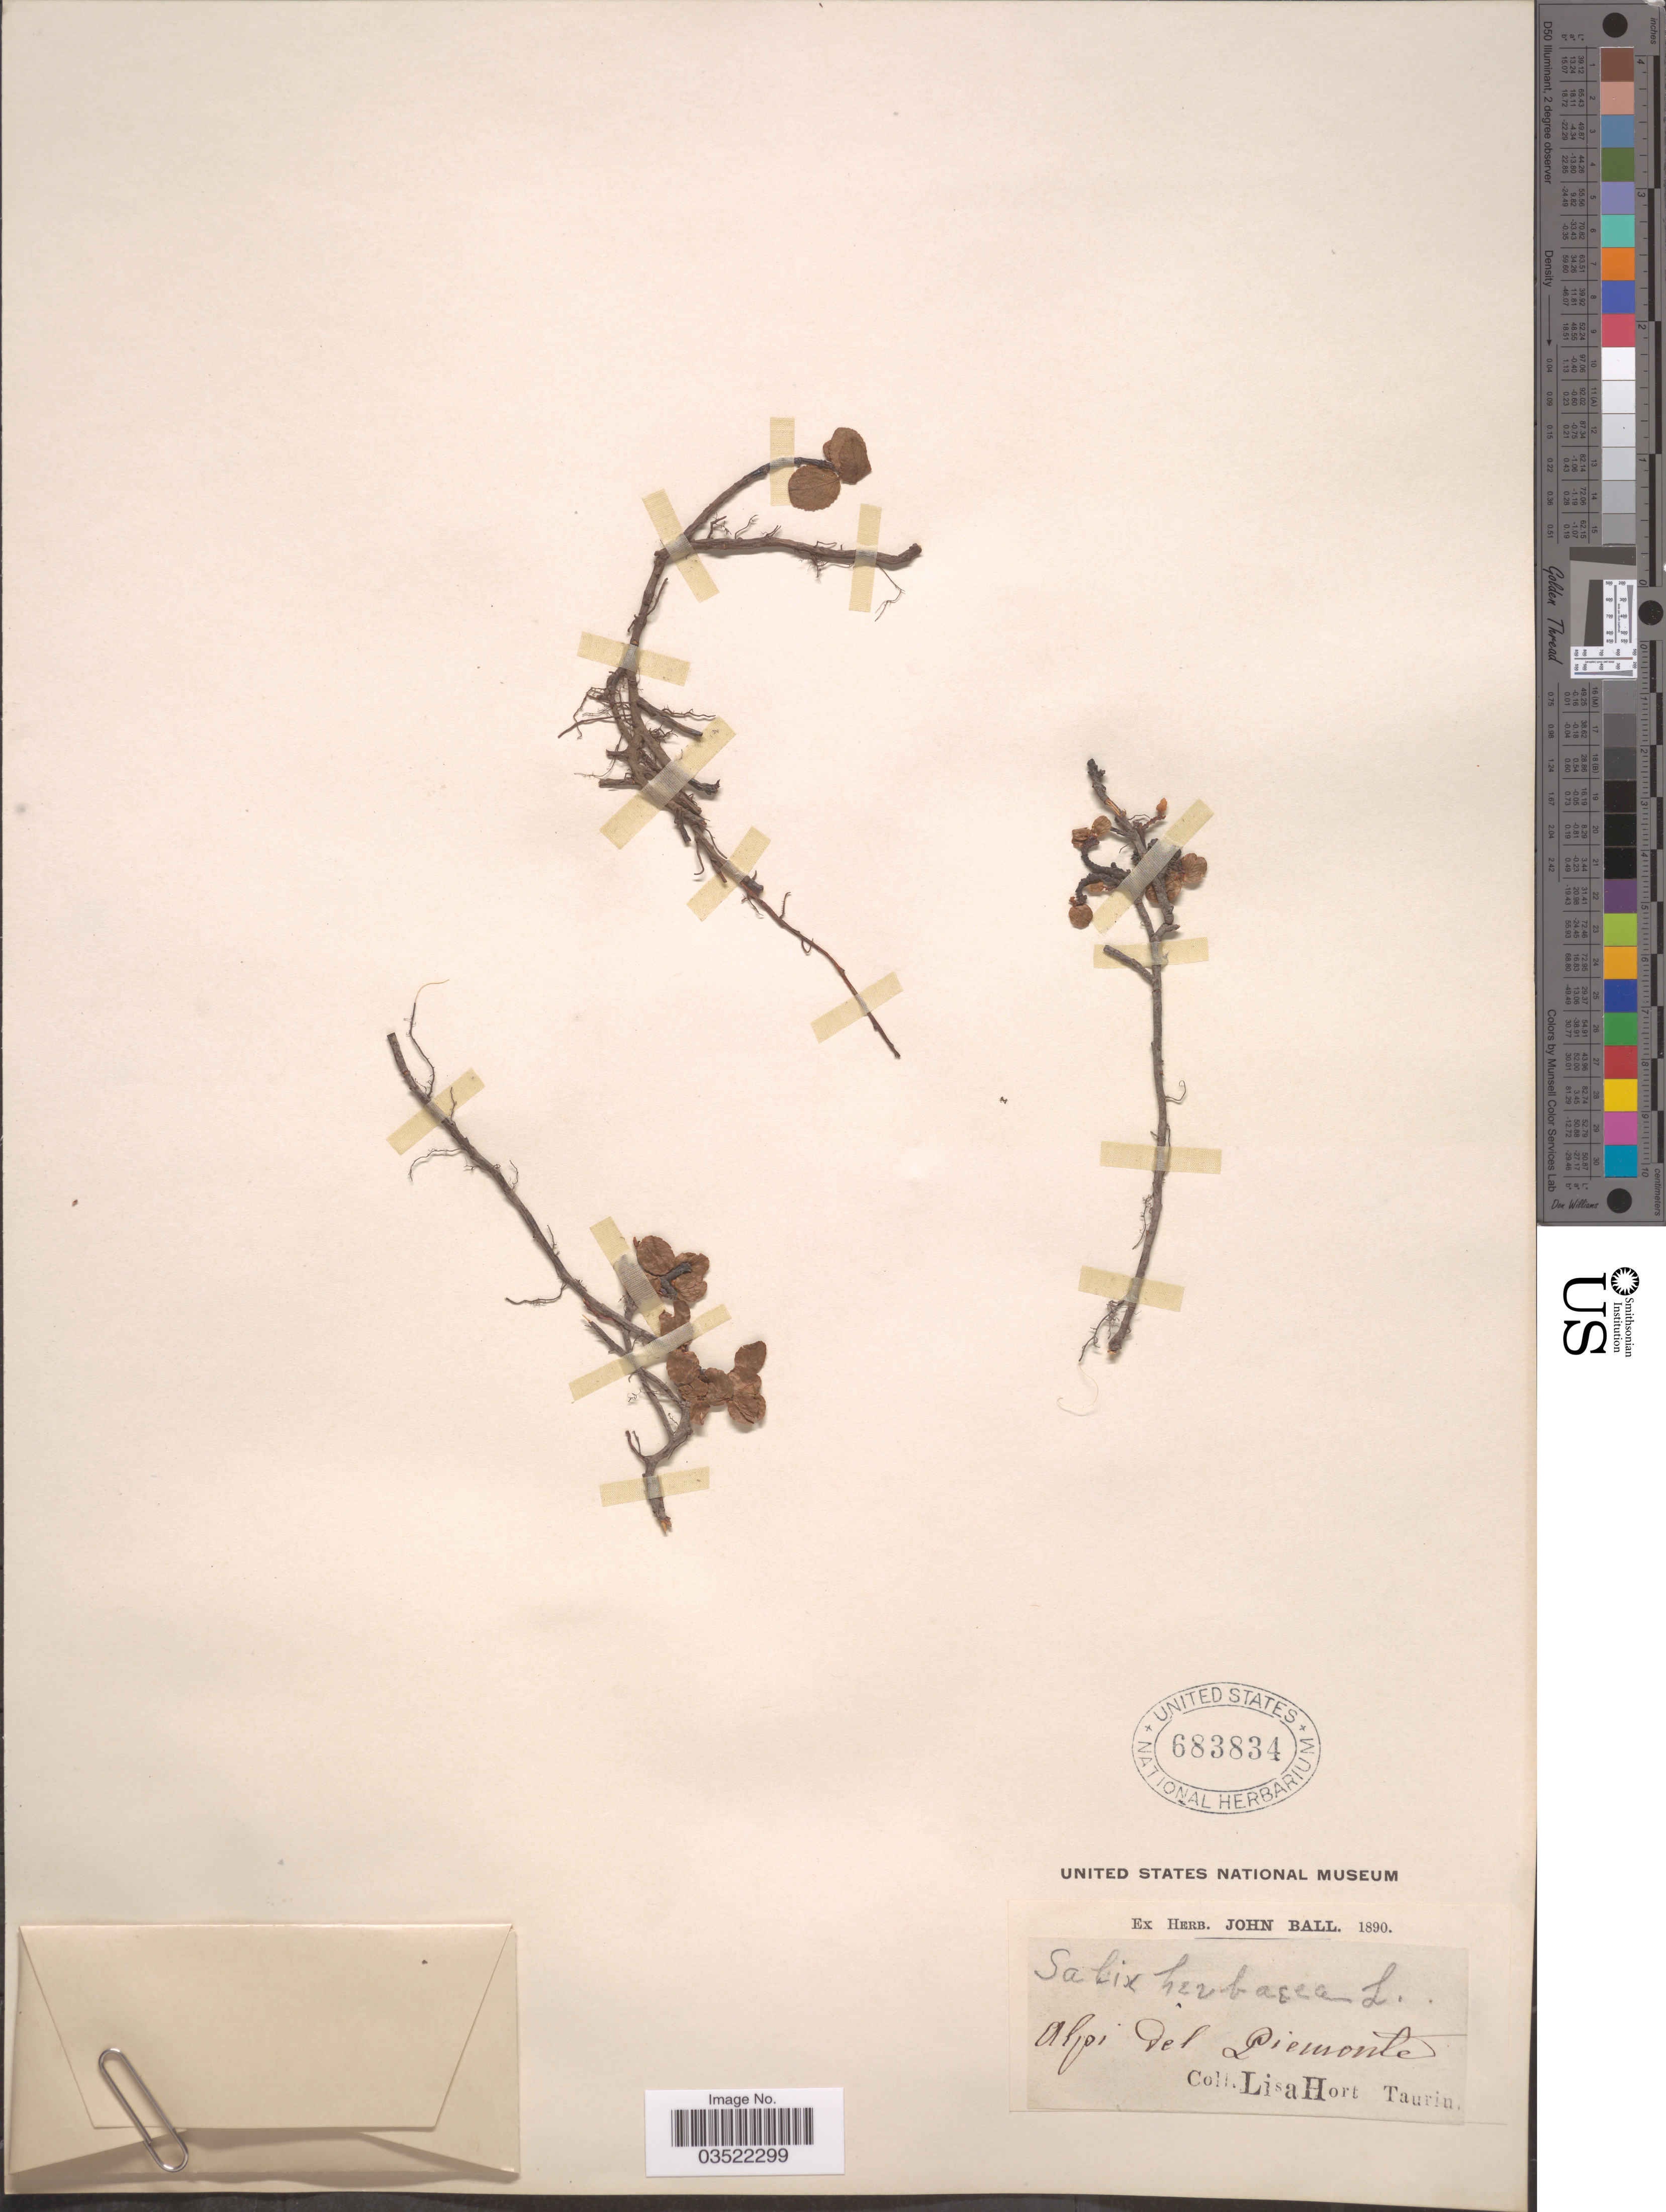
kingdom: Plantae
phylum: Tracheophyta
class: Magnoliopsida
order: Malpighiales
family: Salicaceae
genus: Salix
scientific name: Salix herbacea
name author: L.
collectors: L. Hort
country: Italy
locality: Alpi del Piemonte.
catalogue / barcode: US 683834